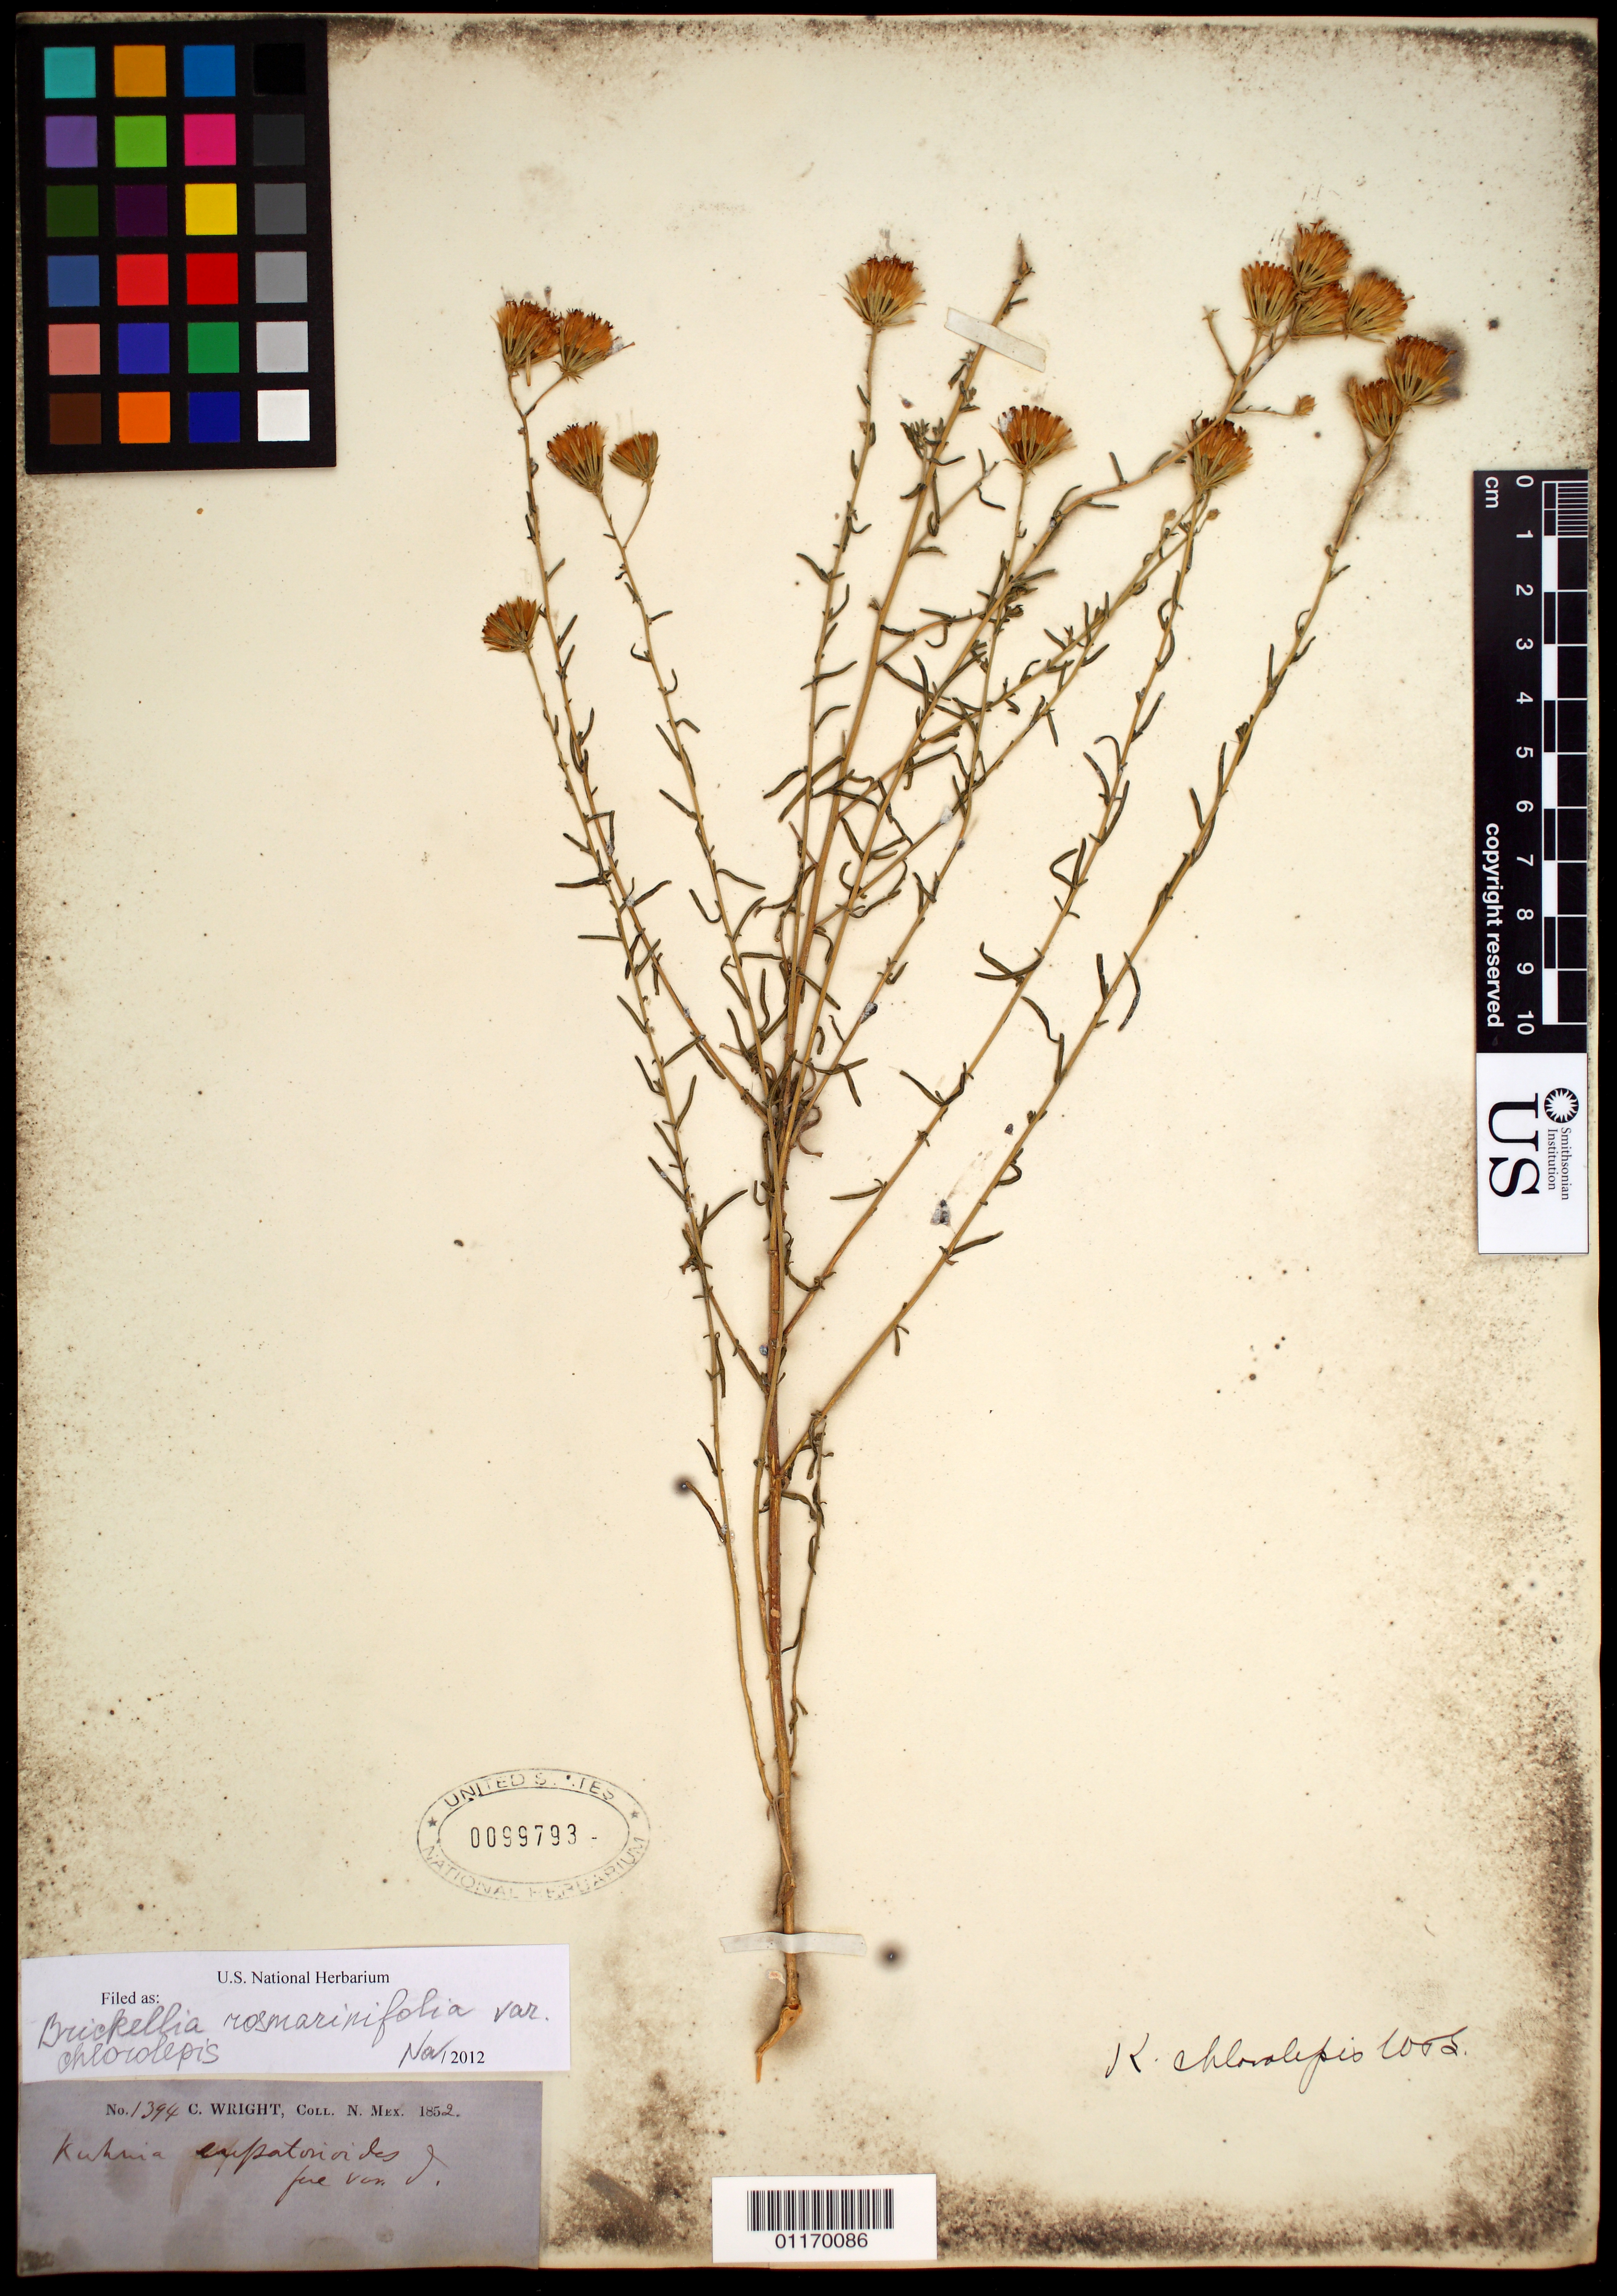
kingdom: Plantae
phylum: Tracheophyta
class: Magnoliopsida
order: Asterales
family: Asteraceae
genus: Brickellia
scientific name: Brickellia rosmarinifolia var. chlorolepis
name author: (Wooton & Standl.) W.A. Weber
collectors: C. Wright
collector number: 1394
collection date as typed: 1852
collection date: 1852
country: United States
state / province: New Mexico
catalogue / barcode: US 99793